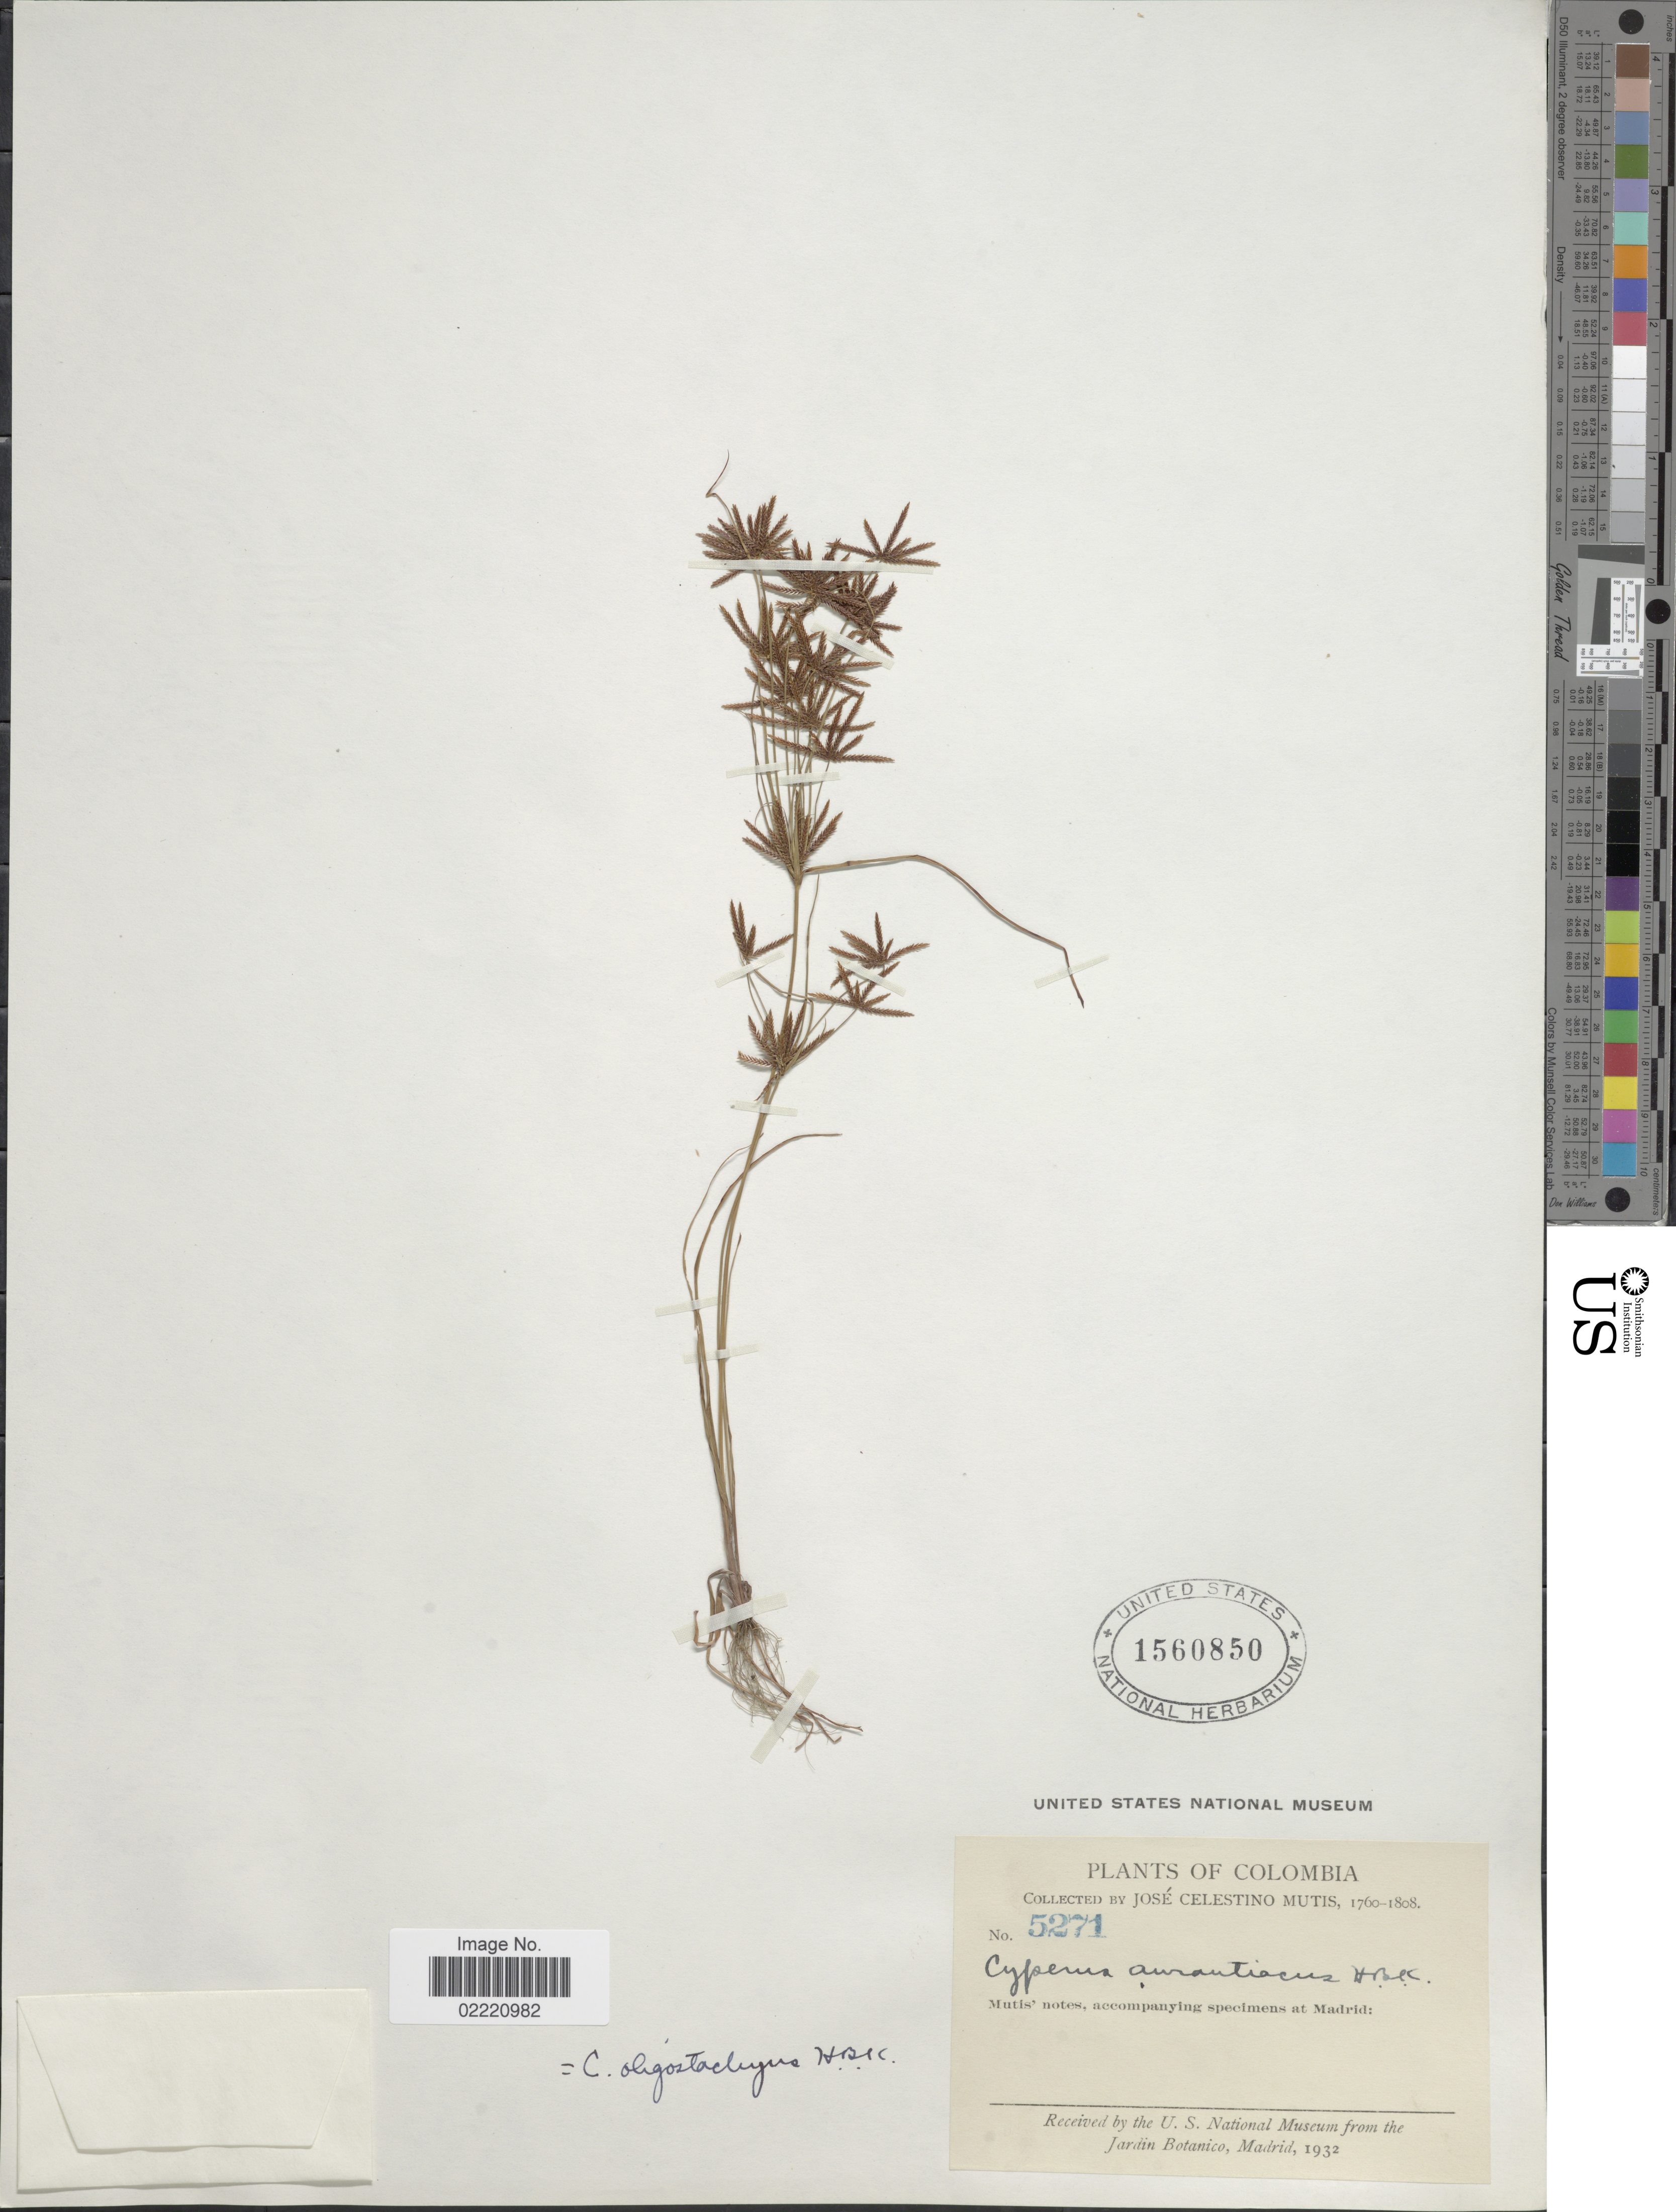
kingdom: Plantae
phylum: Tracheophyta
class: Liliopsida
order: Poales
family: Cyperaceae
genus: Cyperus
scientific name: Cyperus amabilis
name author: Vahl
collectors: J. C. B. Mutis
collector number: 5271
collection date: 1760/1808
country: Colombia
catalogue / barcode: US 1560850